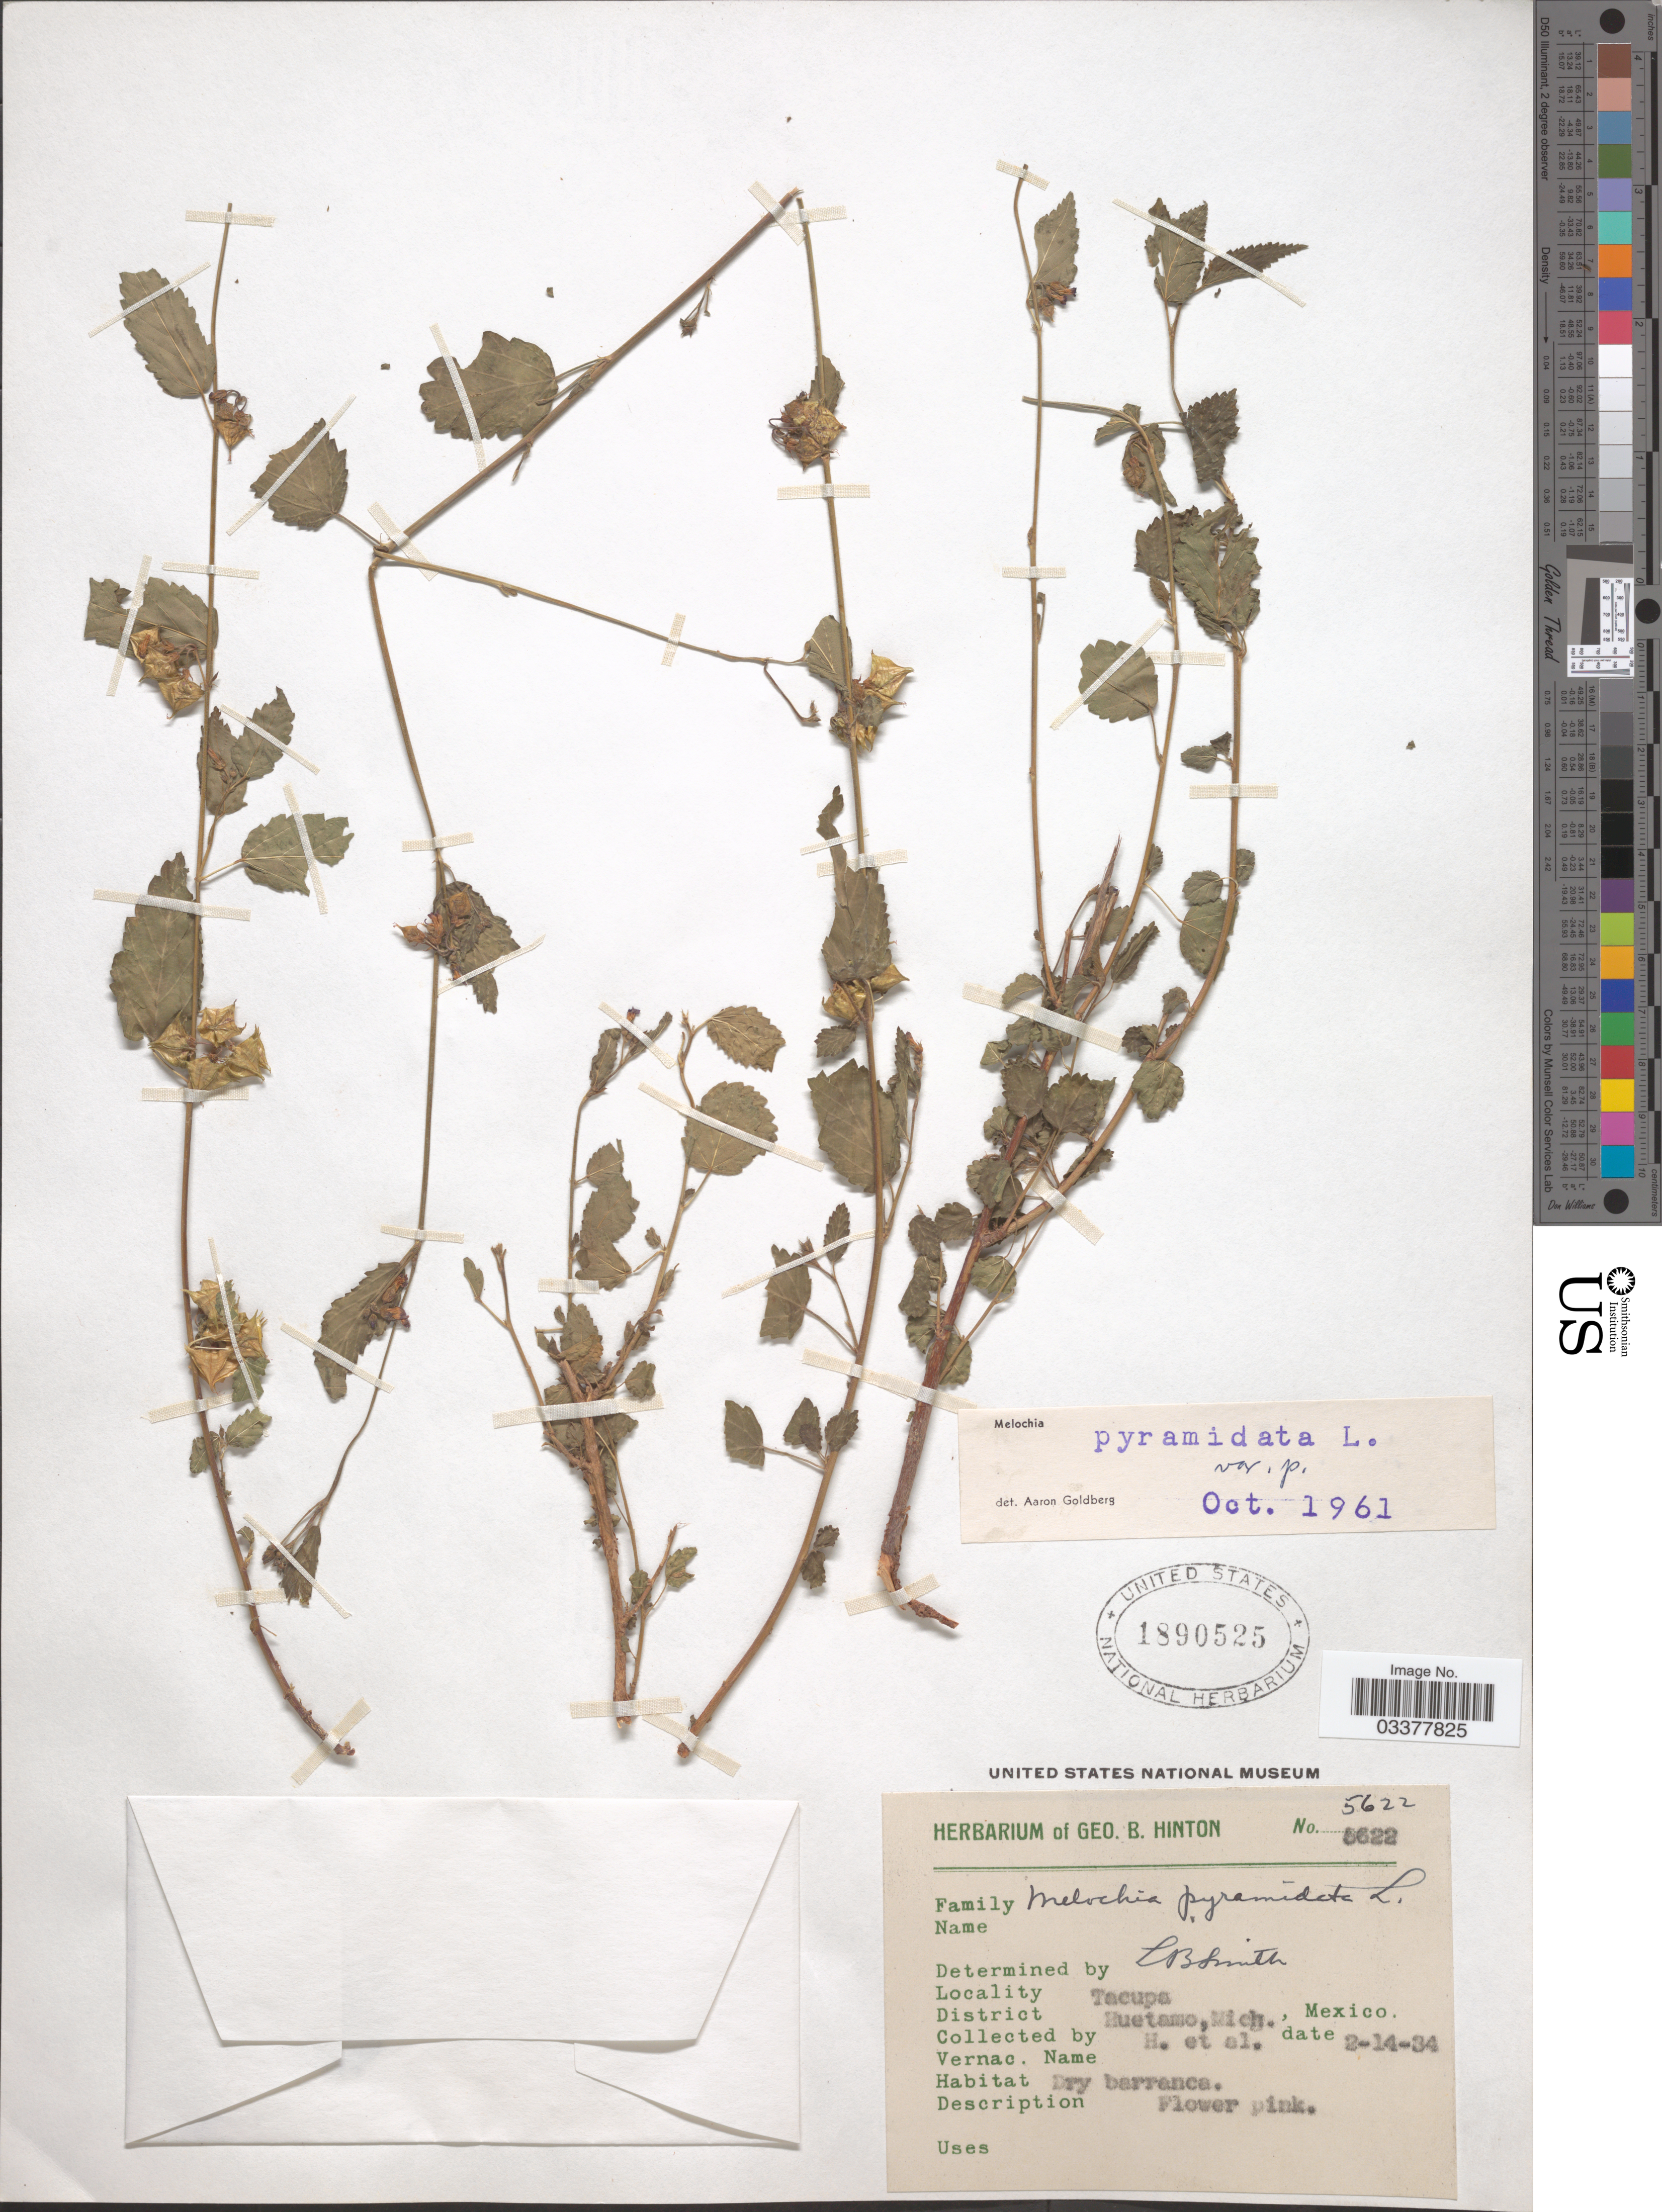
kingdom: Plantae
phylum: Tracheophyta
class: Magnoliopsida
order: Malvales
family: Malvaceae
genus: Melochia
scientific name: Melochia pyramidata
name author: L.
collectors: G. B. Hinton & et al.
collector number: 5622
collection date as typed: Transcribed d/m/y: 14/2/34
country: Mexico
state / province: Michoacán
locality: Tacupa. District Huetamo, Mich.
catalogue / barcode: US 1890525